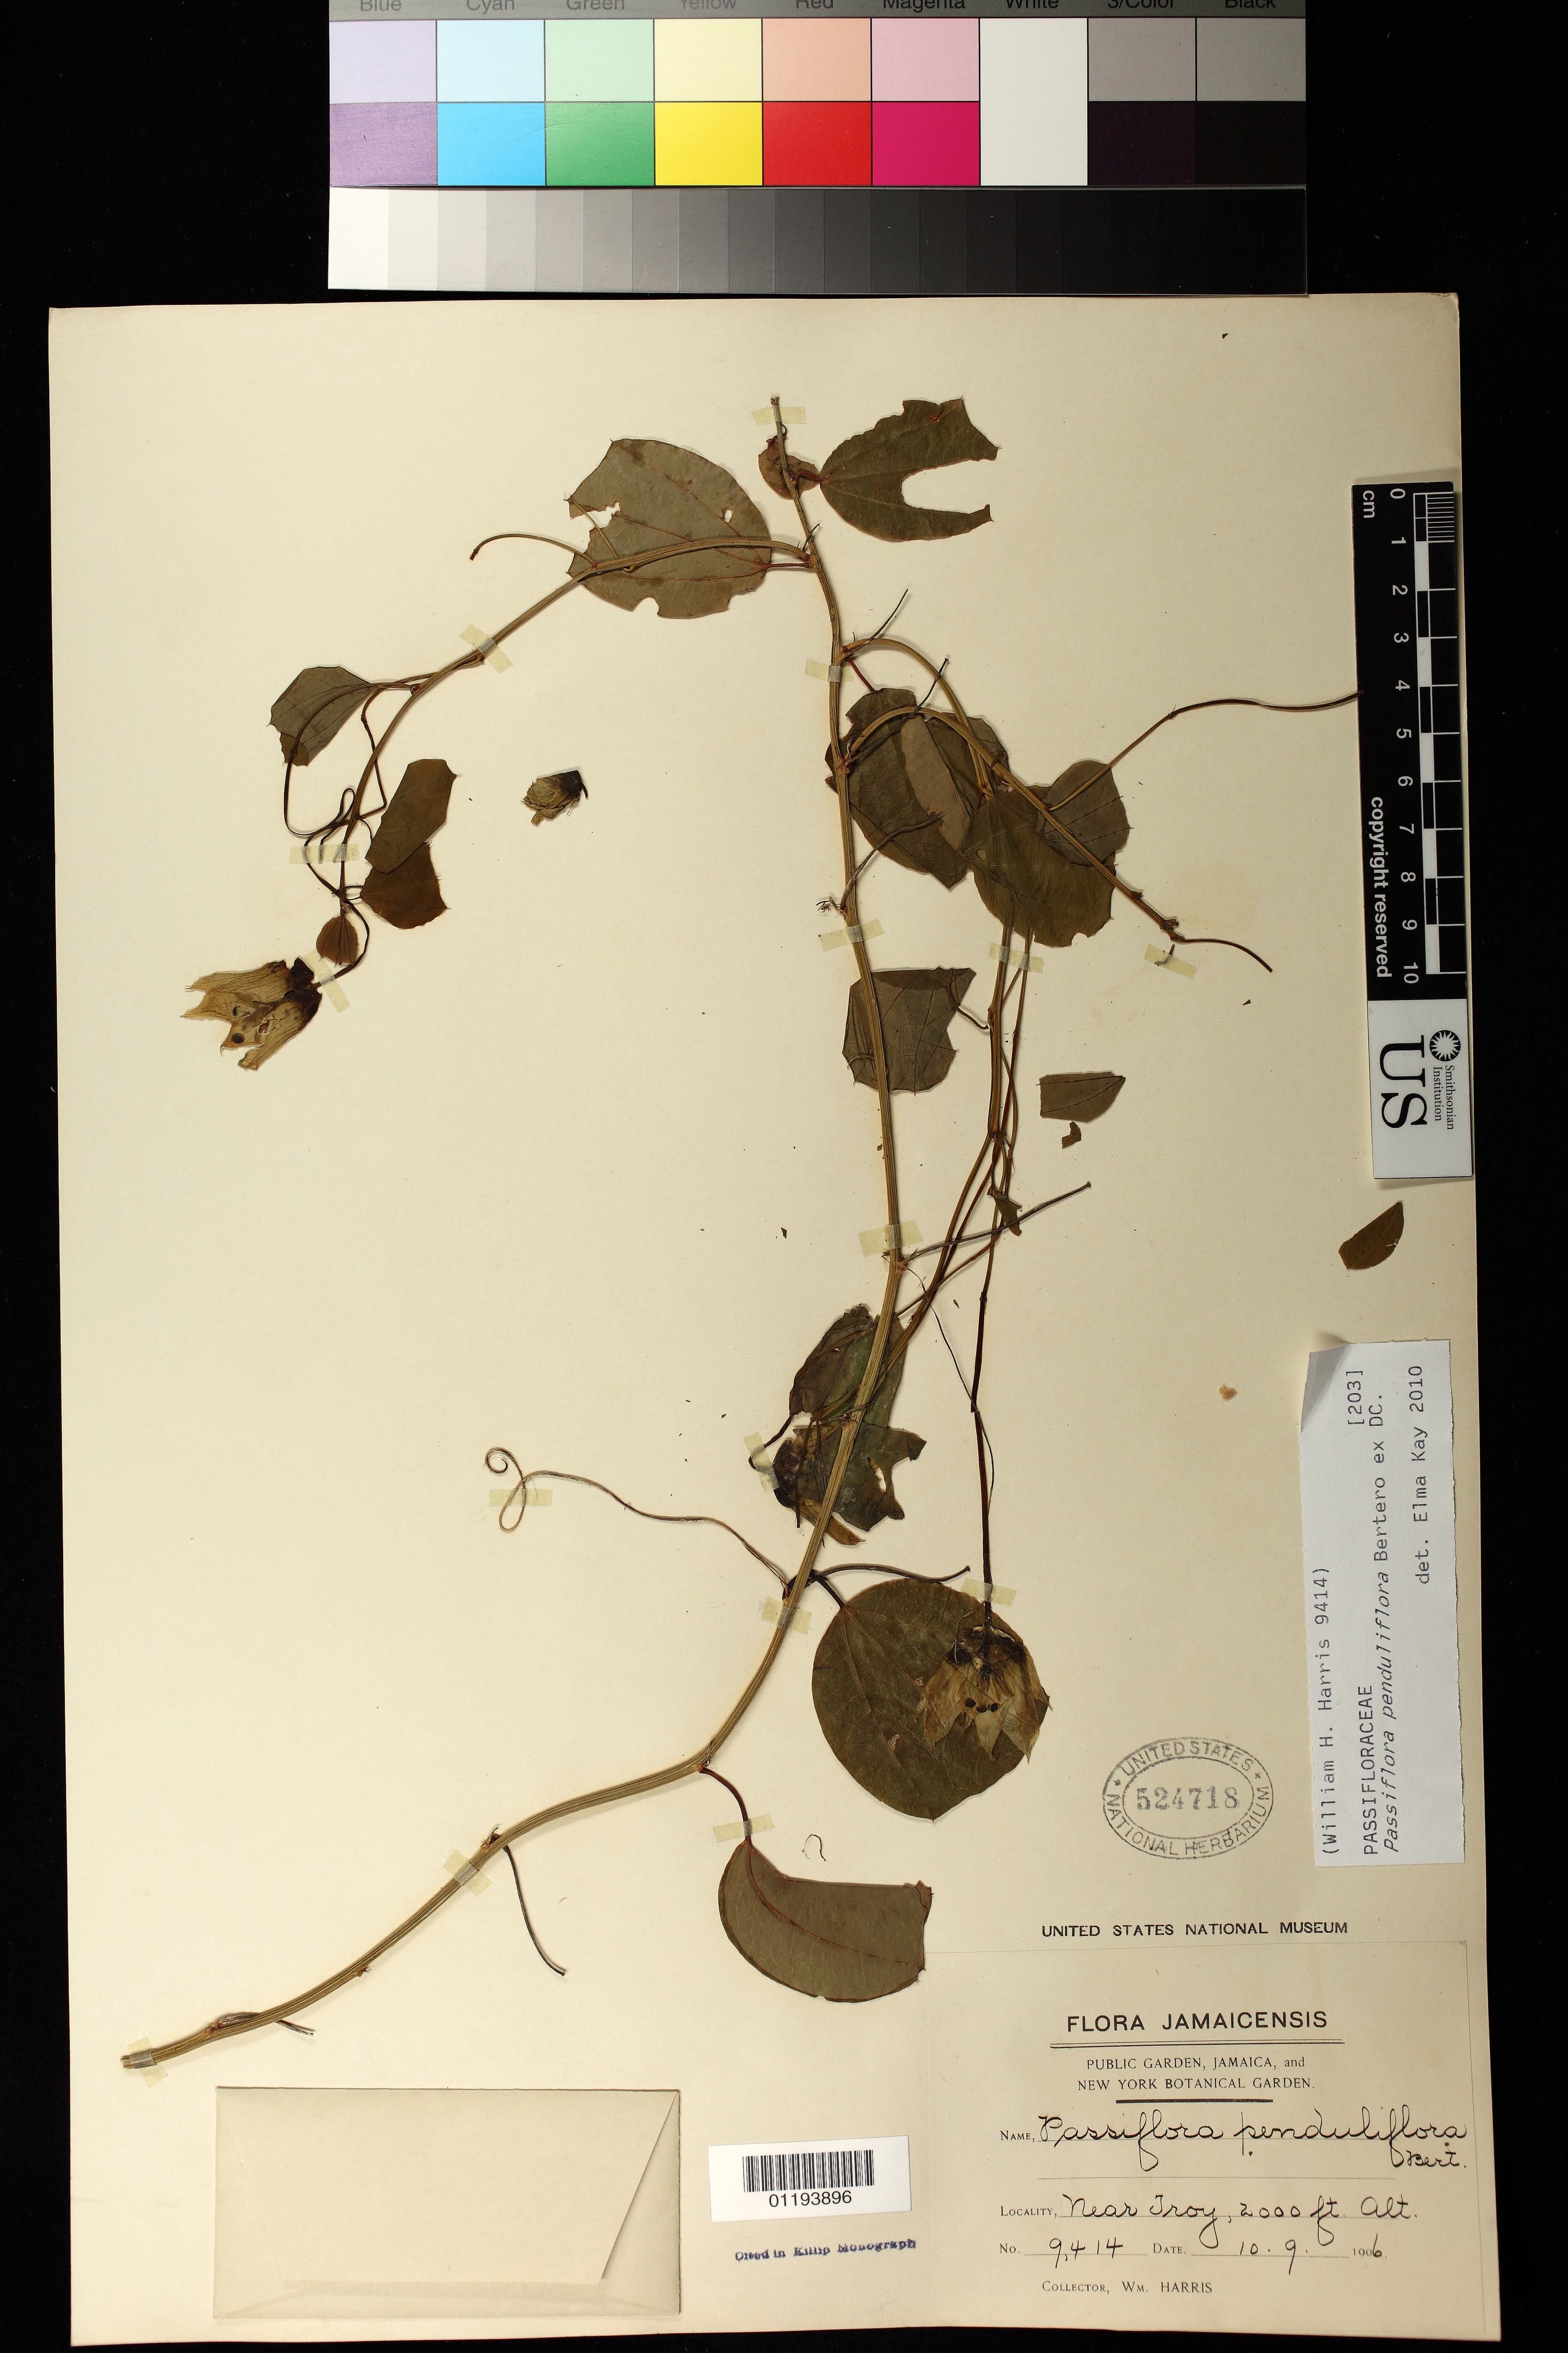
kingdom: Plantae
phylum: Tracheophyta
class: Magnoliopsida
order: Malpighiales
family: Passifloraceae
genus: Passiflora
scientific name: Passiflora penduliflora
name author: Bertero ex DC.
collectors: W. H. Harris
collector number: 9414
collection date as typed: Sep 10 1906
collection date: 1906-09-10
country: Jamaica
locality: Near Troy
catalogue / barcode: US 524718